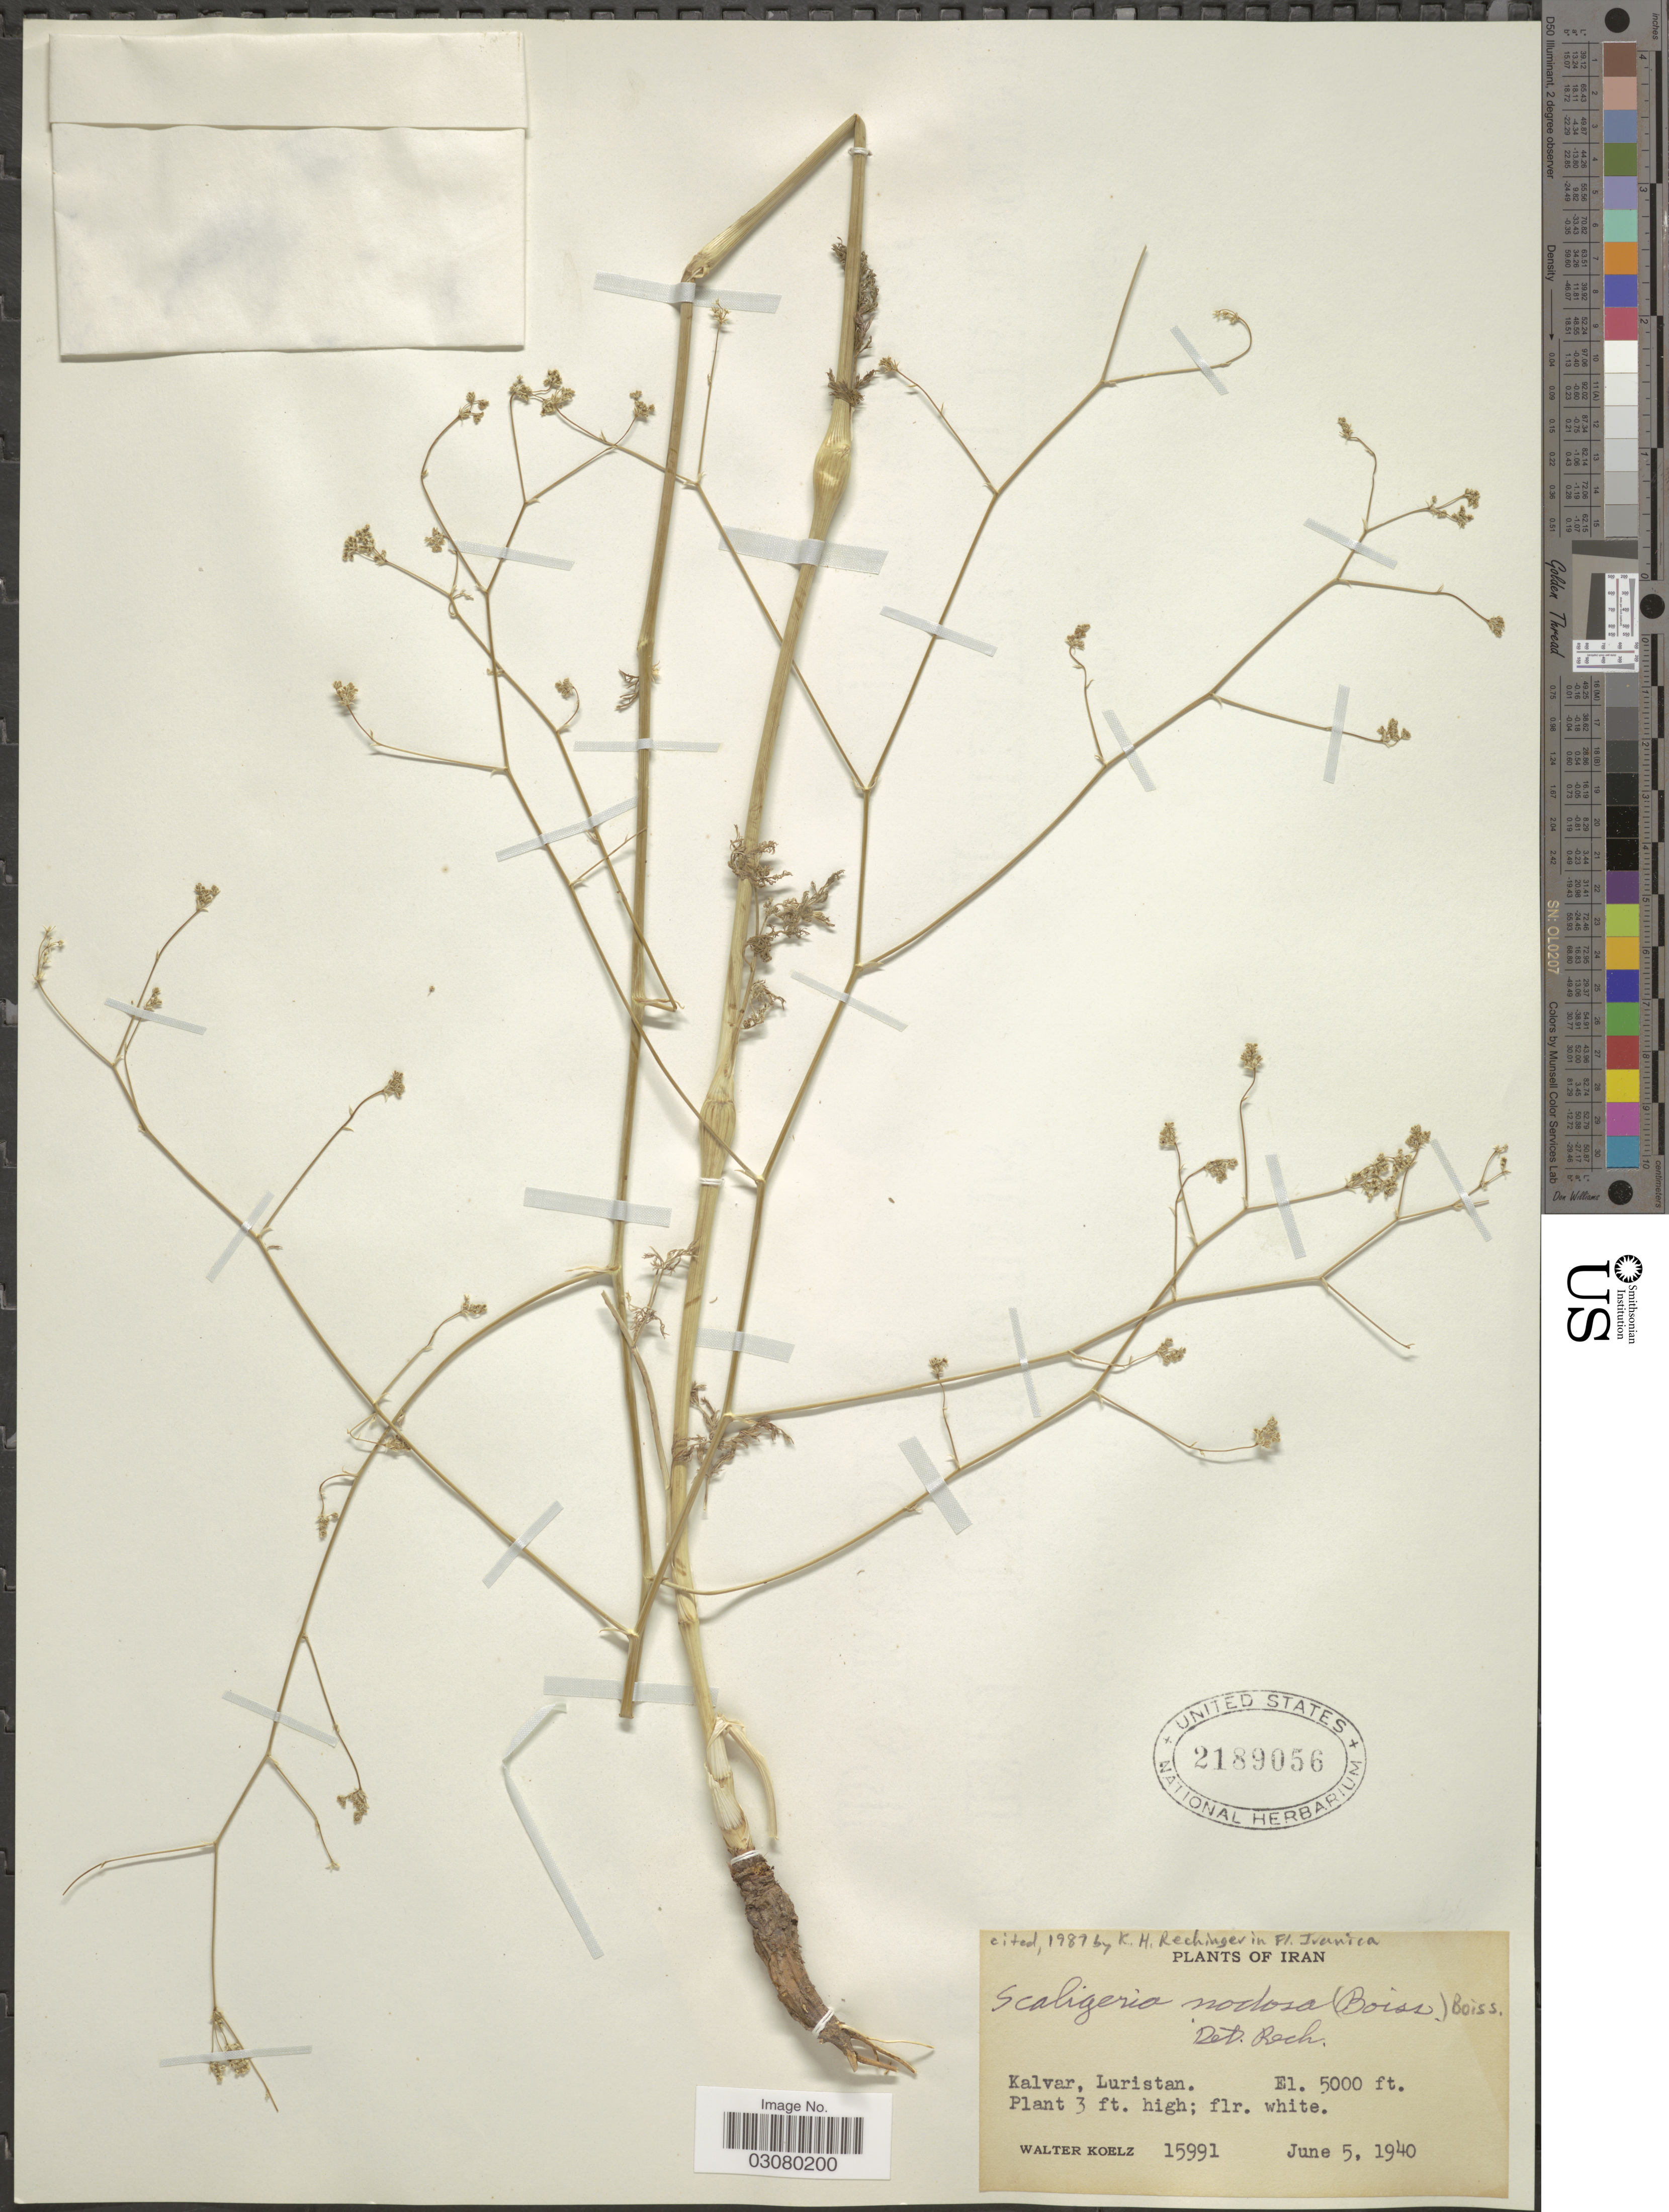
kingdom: Plantae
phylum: Tracheophyta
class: Magnoliopsida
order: Apiales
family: Apiaceae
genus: Scaligeria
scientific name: Scaligeria nodosa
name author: Boiss.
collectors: W. N. Koelz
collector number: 15991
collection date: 1940-06-05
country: Iran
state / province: Lorestan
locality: Kalvar, Luristan.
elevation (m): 1524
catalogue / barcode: US 2189056